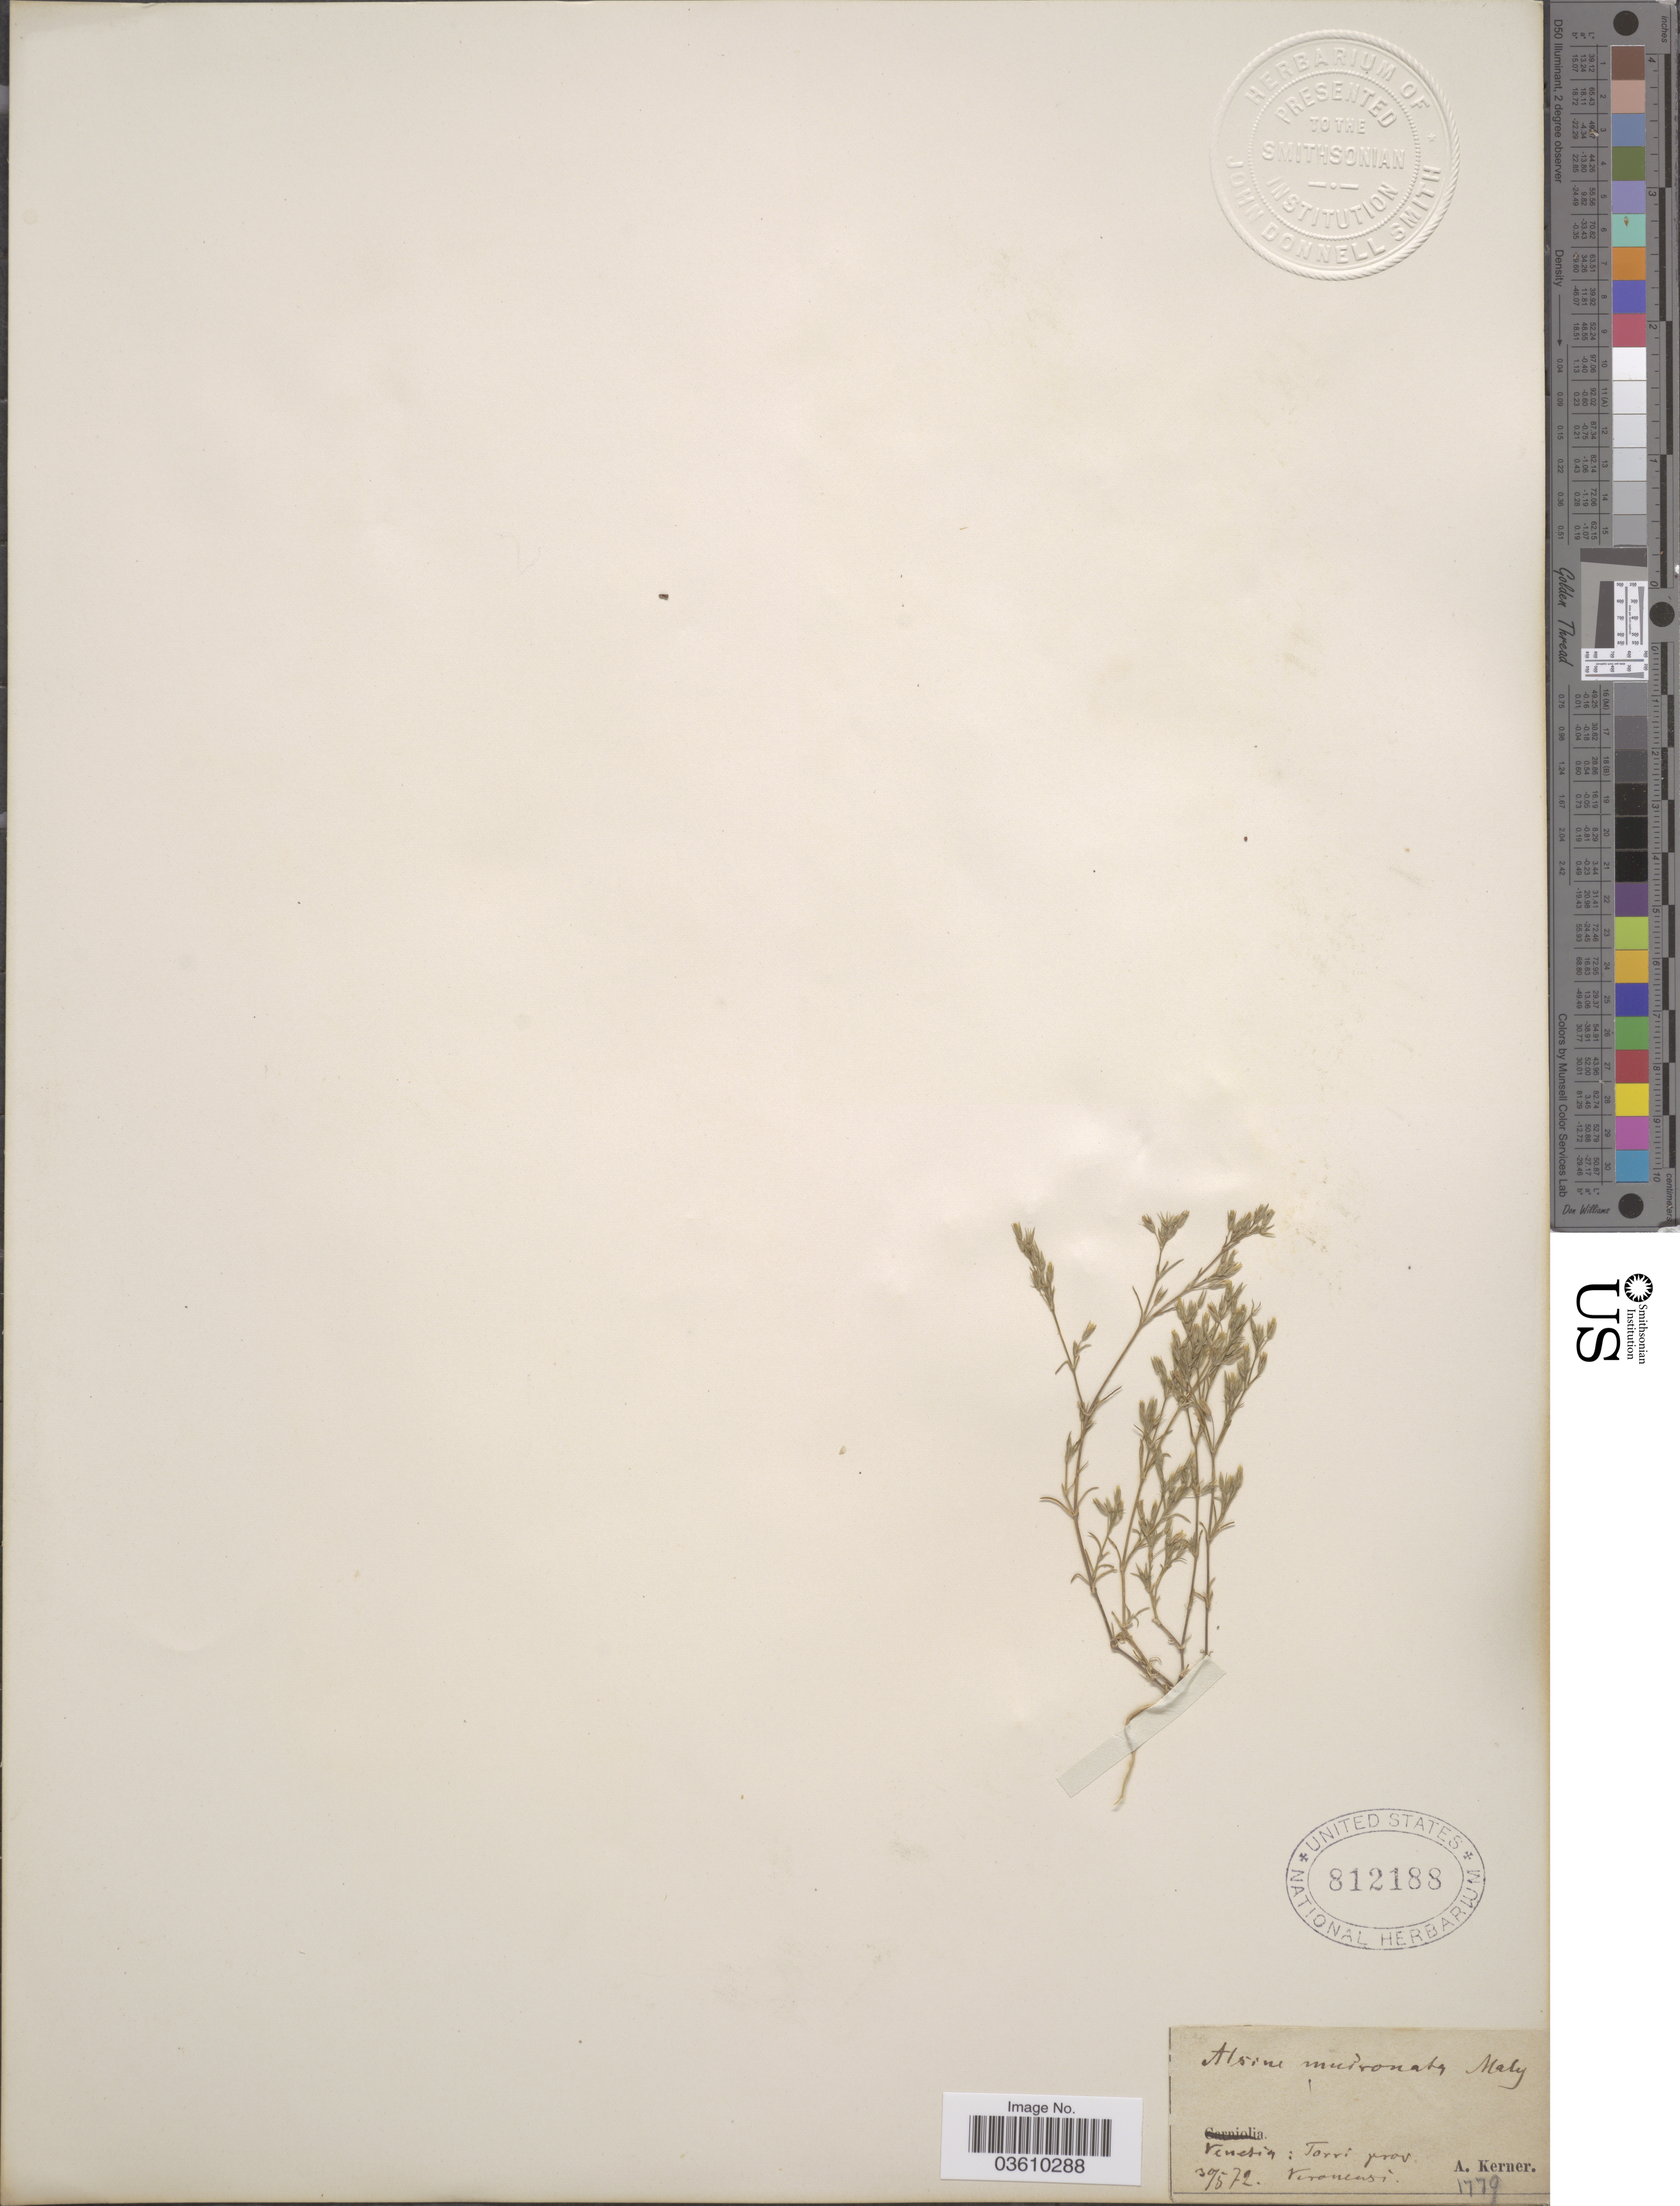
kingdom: Plantae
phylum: Tracheophyta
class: Magnoliopsida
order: Caryophyllales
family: Caryophyllaceae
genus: Minuartia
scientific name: Minuartia mucronata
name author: (L.) Schinz & Thell.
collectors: A. Kerner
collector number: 1779?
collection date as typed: Transcribed d/m/y: 30/5/72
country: Italy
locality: Venesia: Torri prov. Vironensi.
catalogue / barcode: US 812188